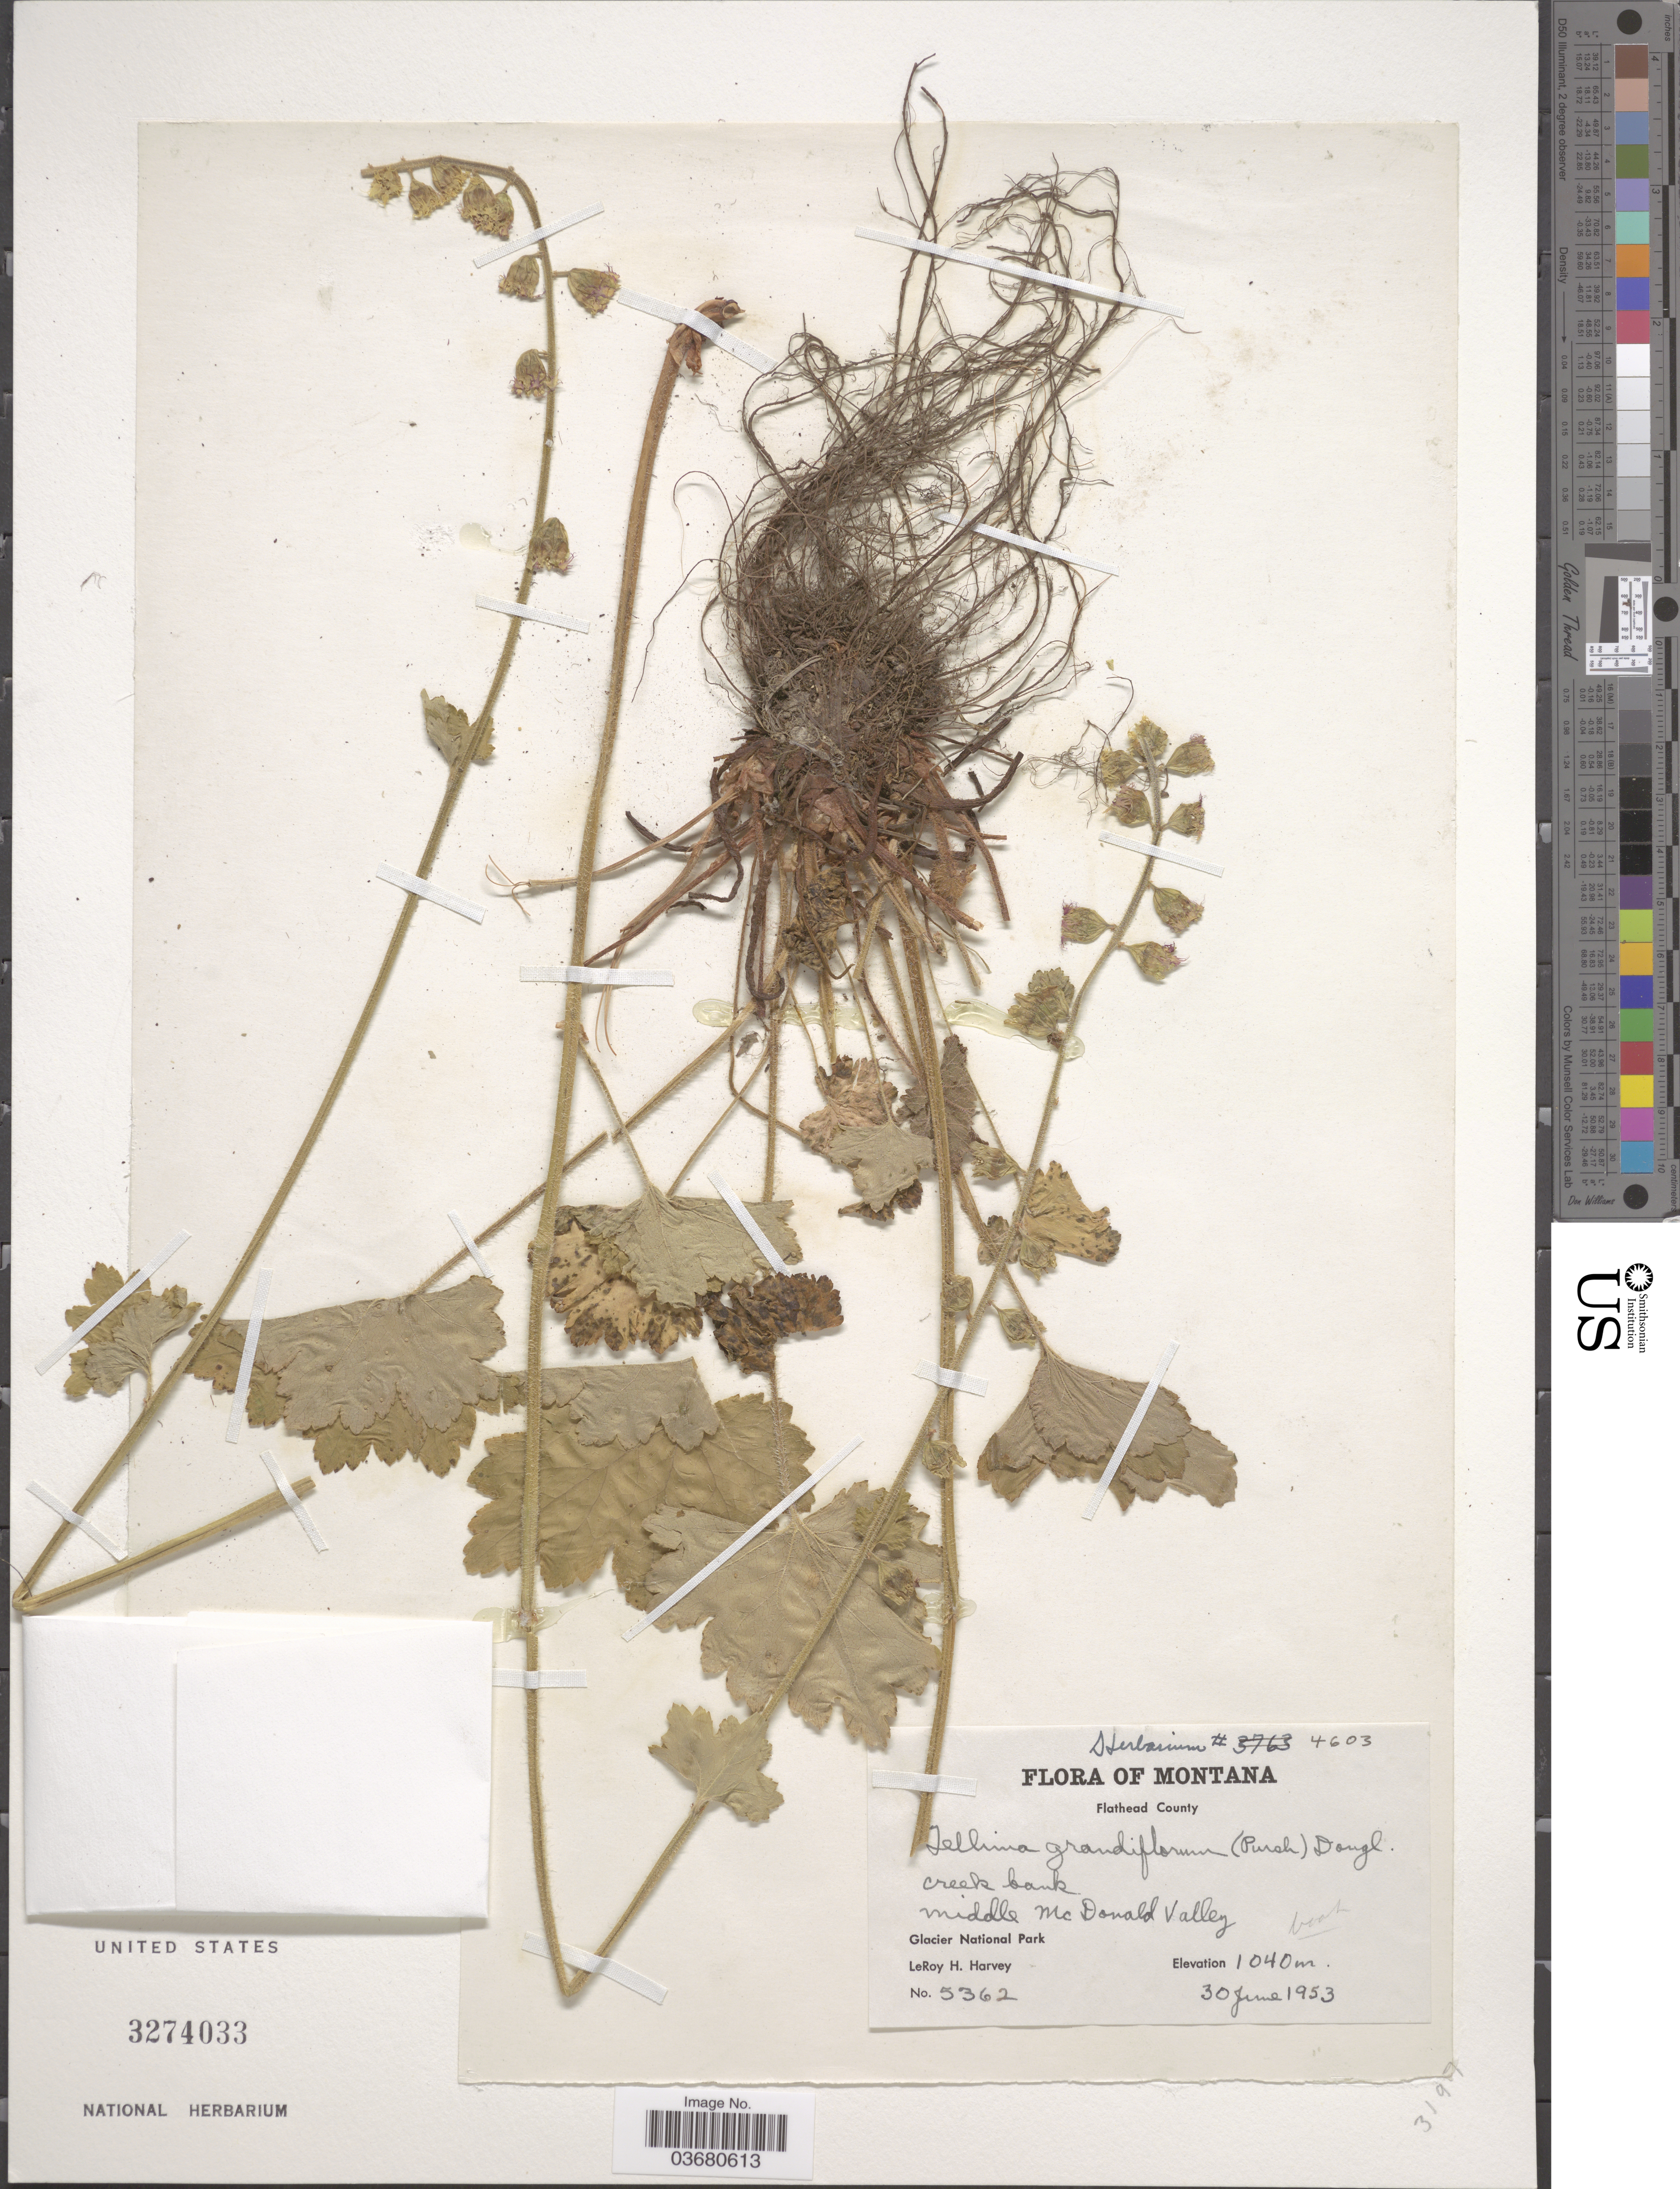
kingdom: Plantae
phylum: Tracheophyta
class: Magnoliopsida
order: Saxifragales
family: Saxifragaceae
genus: Tellima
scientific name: Tellima grandiflora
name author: (Pursh) Douglas ex Lindl.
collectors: L. H. Harvey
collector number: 5362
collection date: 1953-06-30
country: United States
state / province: Montana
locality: Flathead County. Creek bank. Middle McDonald Valley. Glacier National Park.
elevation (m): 1040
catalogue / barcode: US 3274033